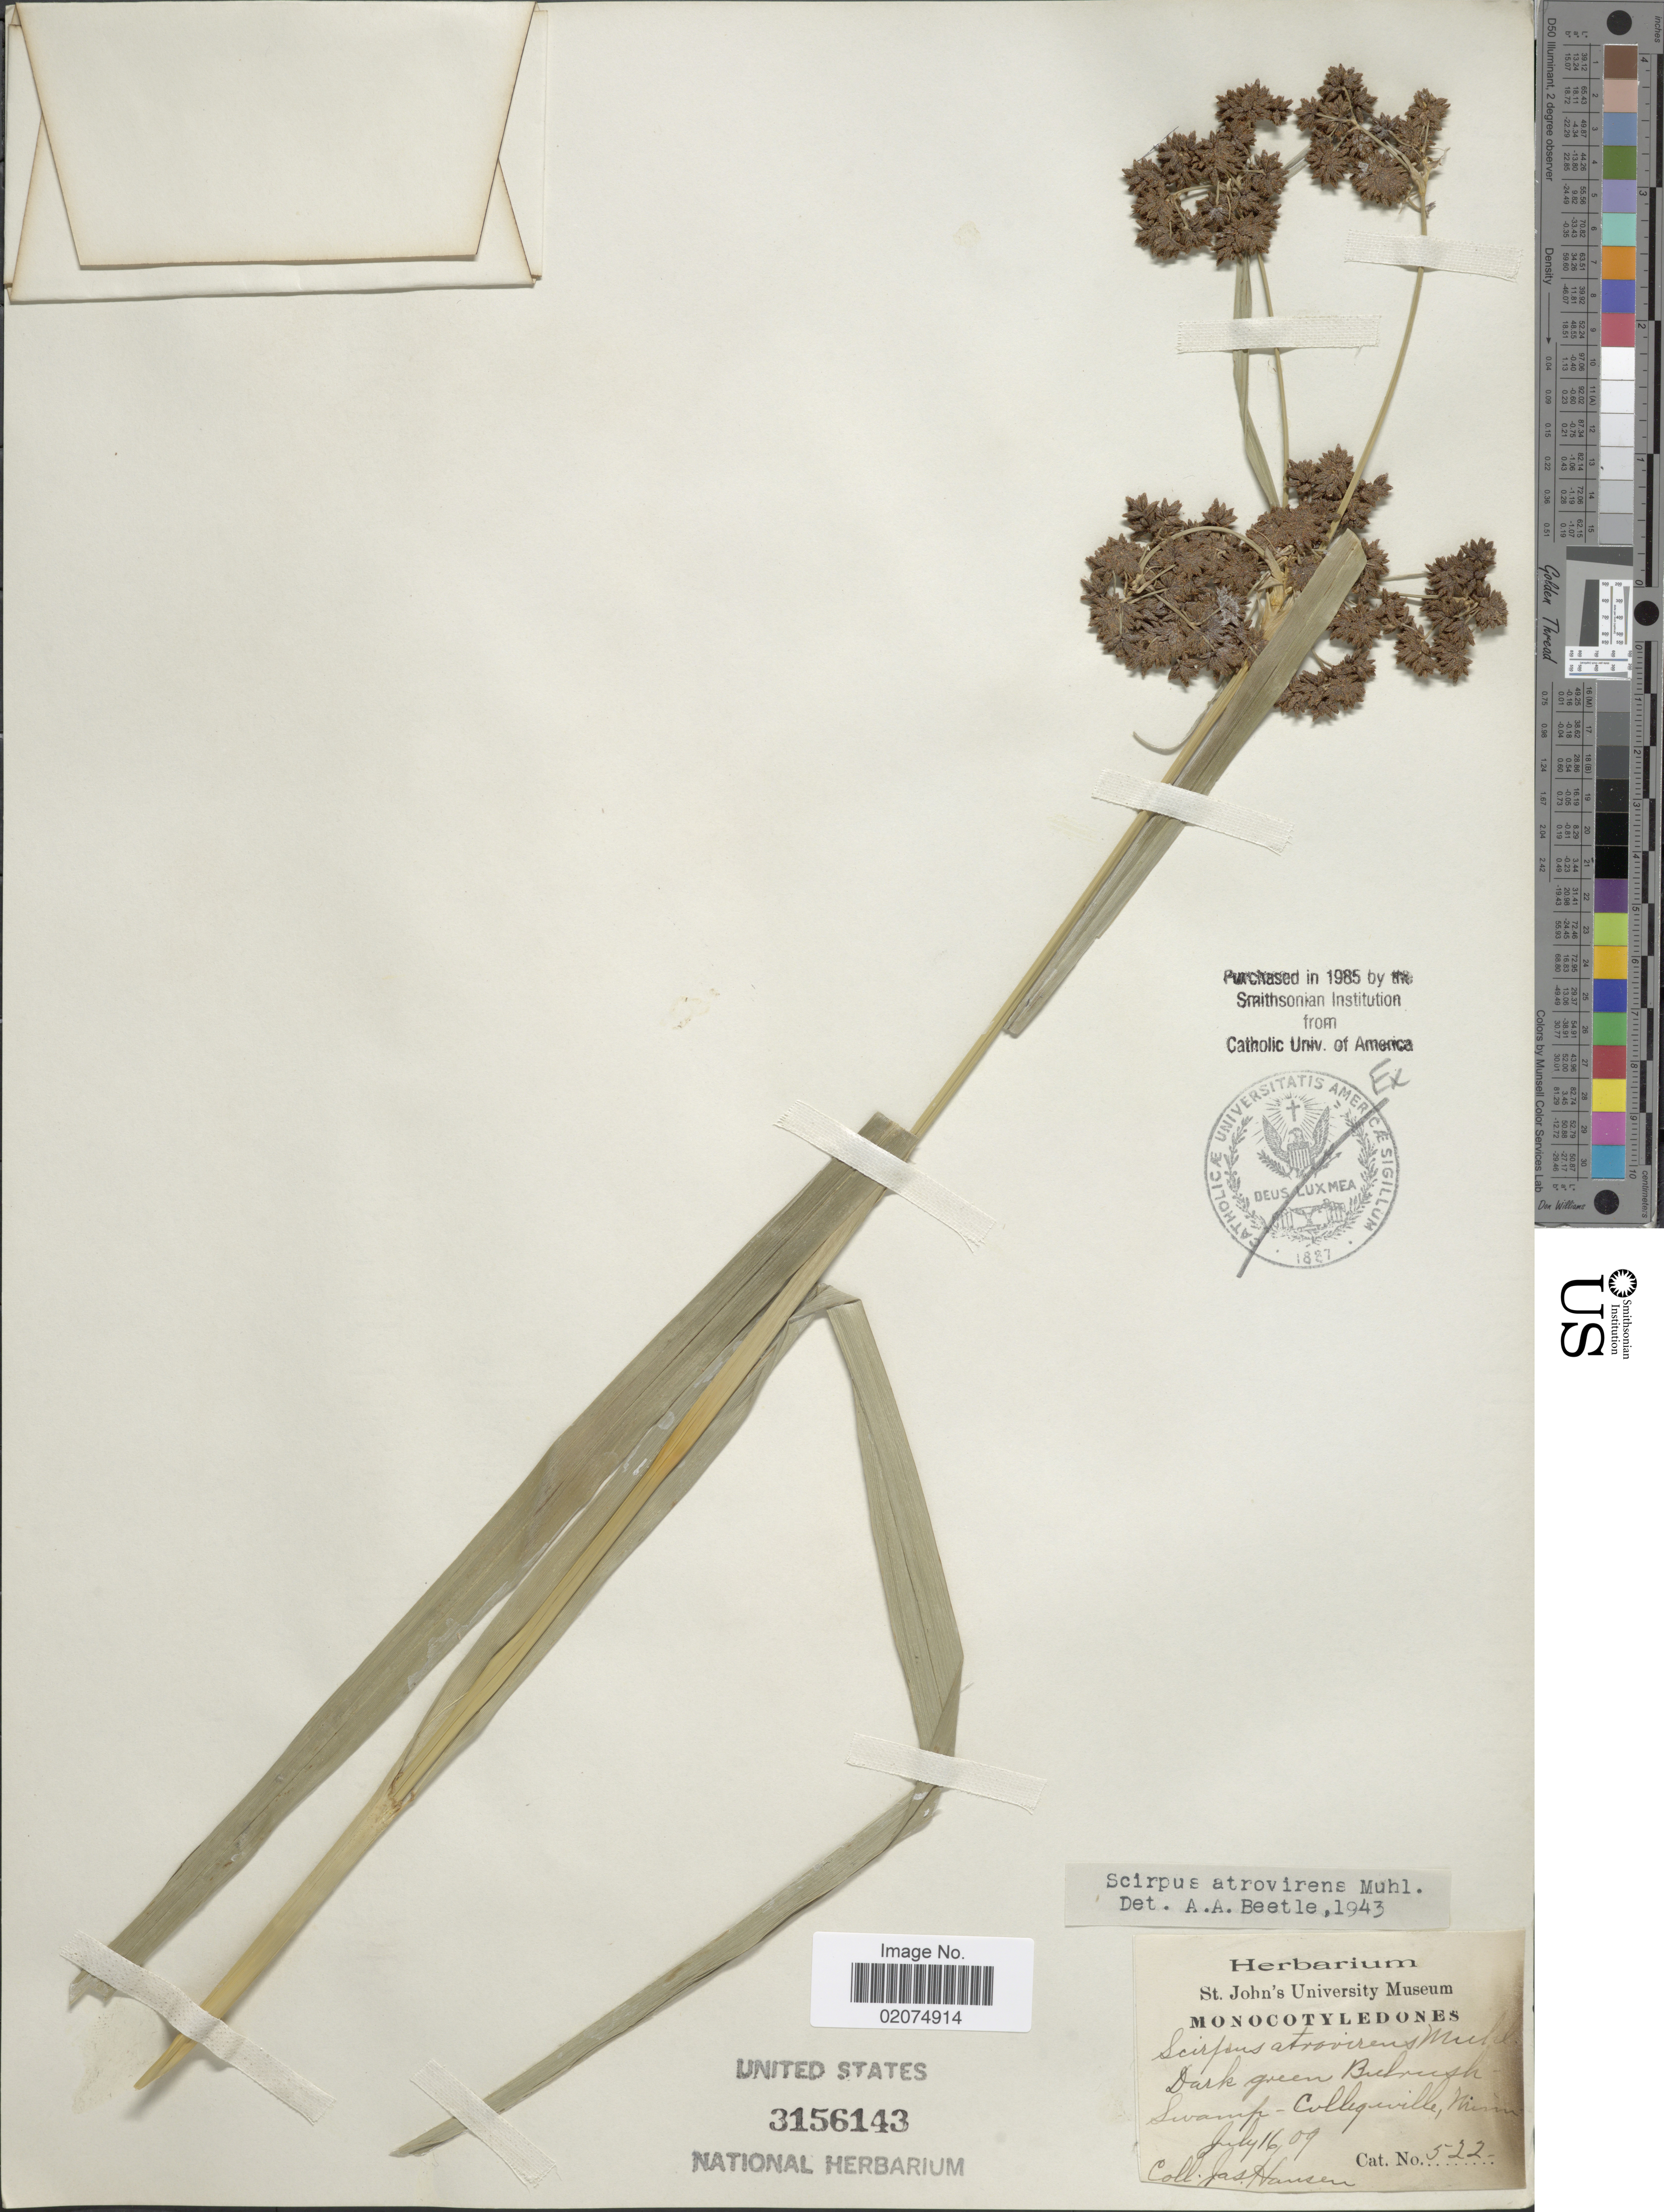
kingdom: Plantae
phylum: Tracheophyta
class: Liliopsida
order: Poales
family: Cyperaceae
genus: Scirpus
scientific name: Scirpus atrovirens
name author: Willd.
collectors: J. Hansen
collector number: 522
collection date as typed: Transcribed d/m/y: 16/7/9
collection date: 1909-07-16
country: United States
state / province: Minnesota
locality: Collegeville, Minn.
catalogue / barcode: US 3156143